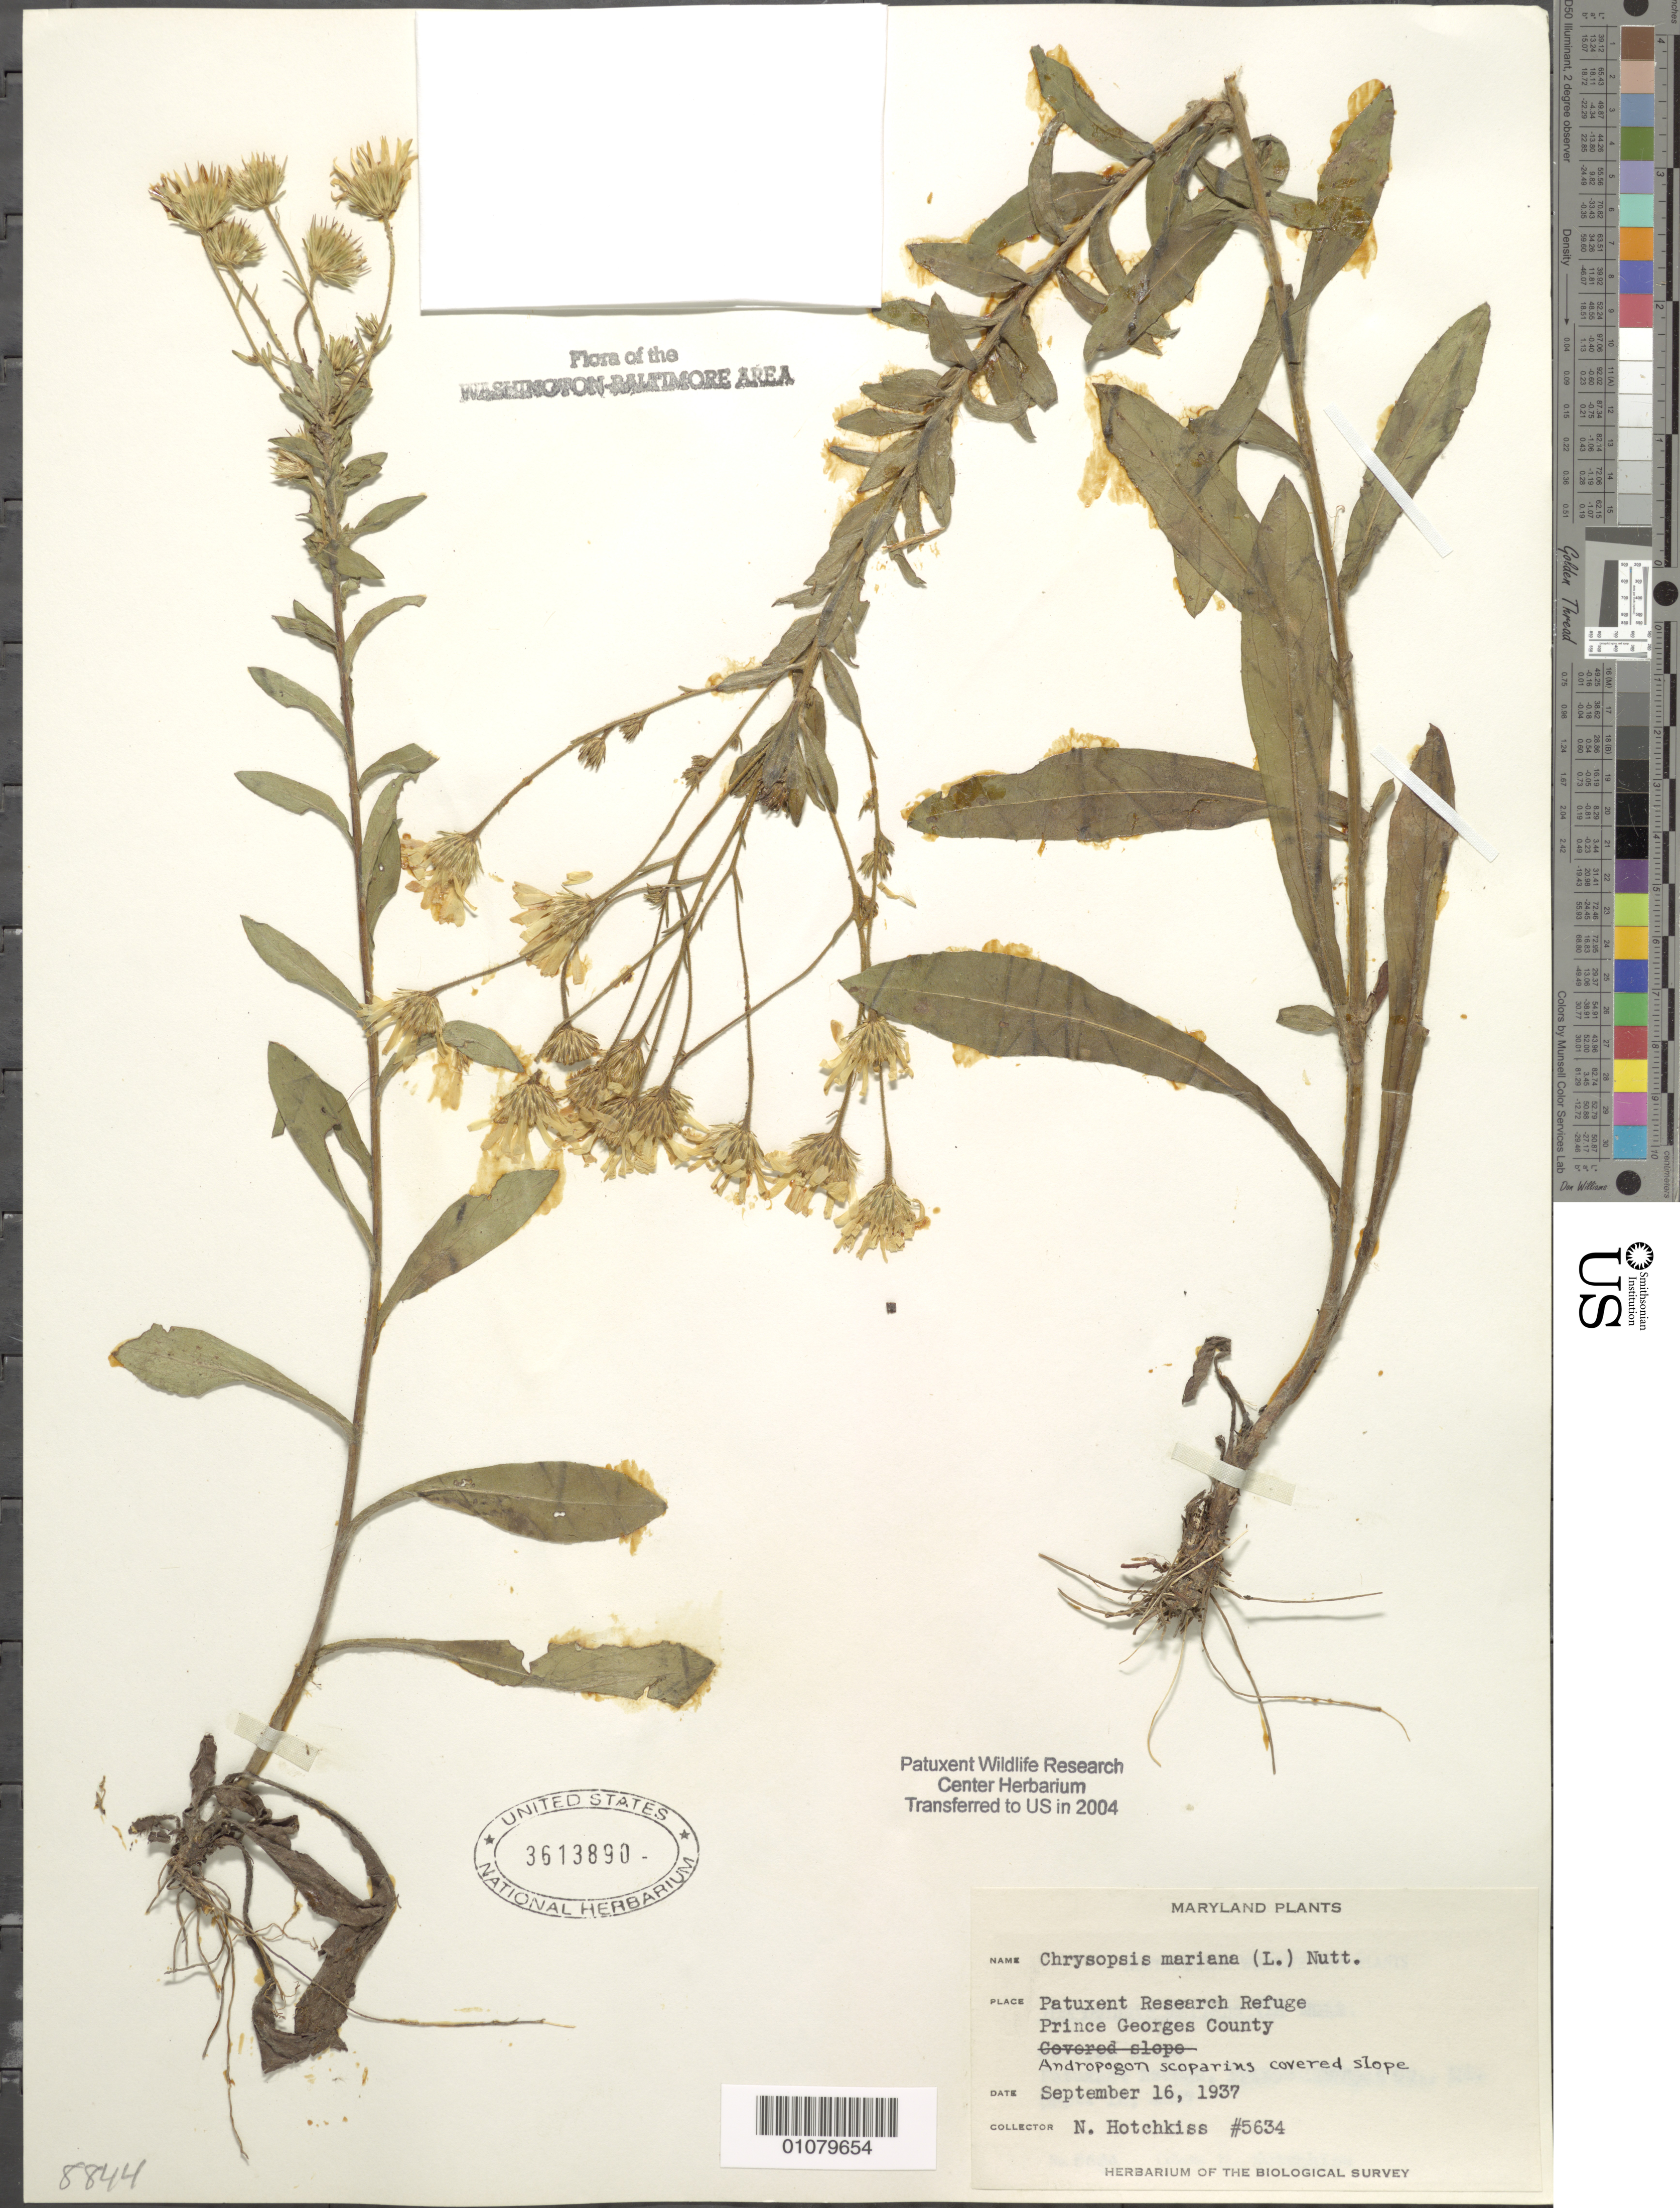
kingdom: Plantae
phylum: Tracheophyta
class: Magnoliopsida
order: Asterales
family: Asteraceae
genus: Chrysopsis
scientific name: Chrysopsis mariana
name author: (L.) Elliott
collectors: N. Hotchkiss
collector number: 5634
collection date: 1937-09-16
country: United States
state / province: Maryland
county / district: Prince George's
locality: Patuxent Wildlife Refuge.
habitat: Slope covered with Andropogon scoparins.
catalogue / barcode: US 3613890